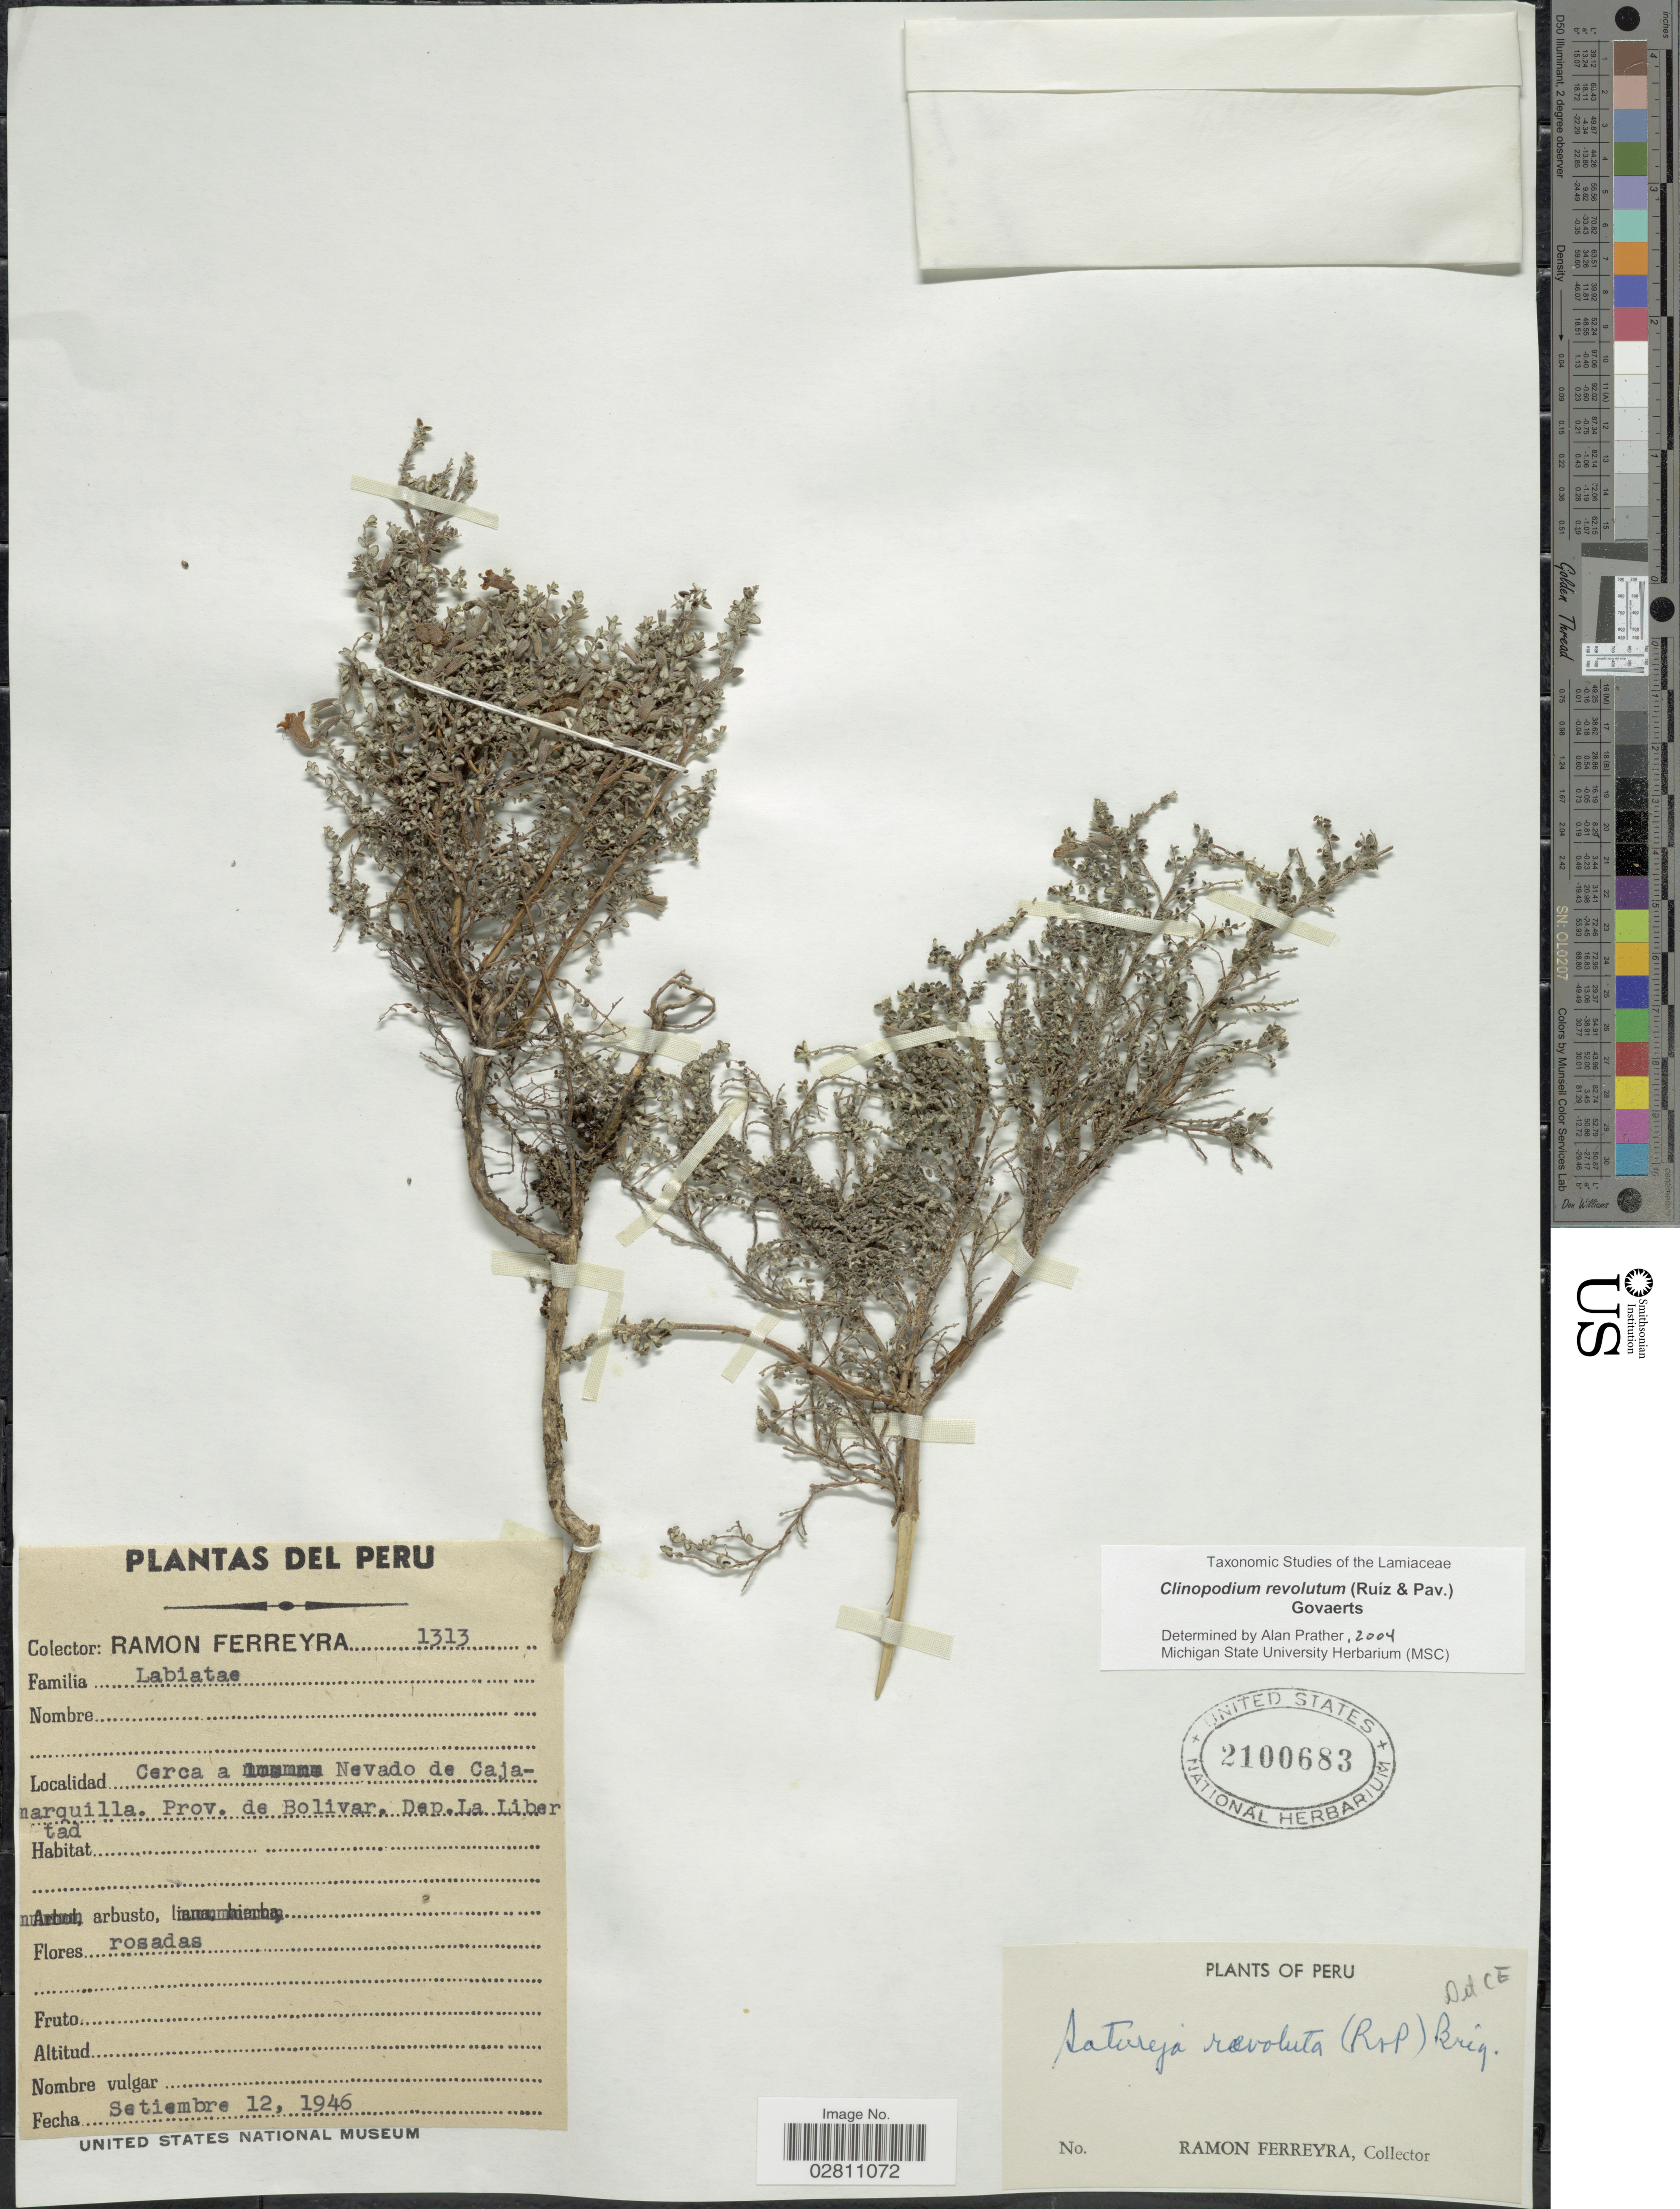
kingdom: Plantae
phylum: Tracheophyta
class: Magnoliopsida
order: Lamiales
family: Lamiaceae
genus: Clinopodium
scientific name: Clinopodium revolutum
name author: (Ruiz & Pav.) Govaerts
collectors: R. A. Ferreyra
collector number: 1313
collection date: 1946-09-12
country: Peru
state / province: La Libertad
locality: Cerca a Nevado de Cajamarquilla, Prov. Bolivar, Dep. La Libertad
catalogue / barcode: US 2100683